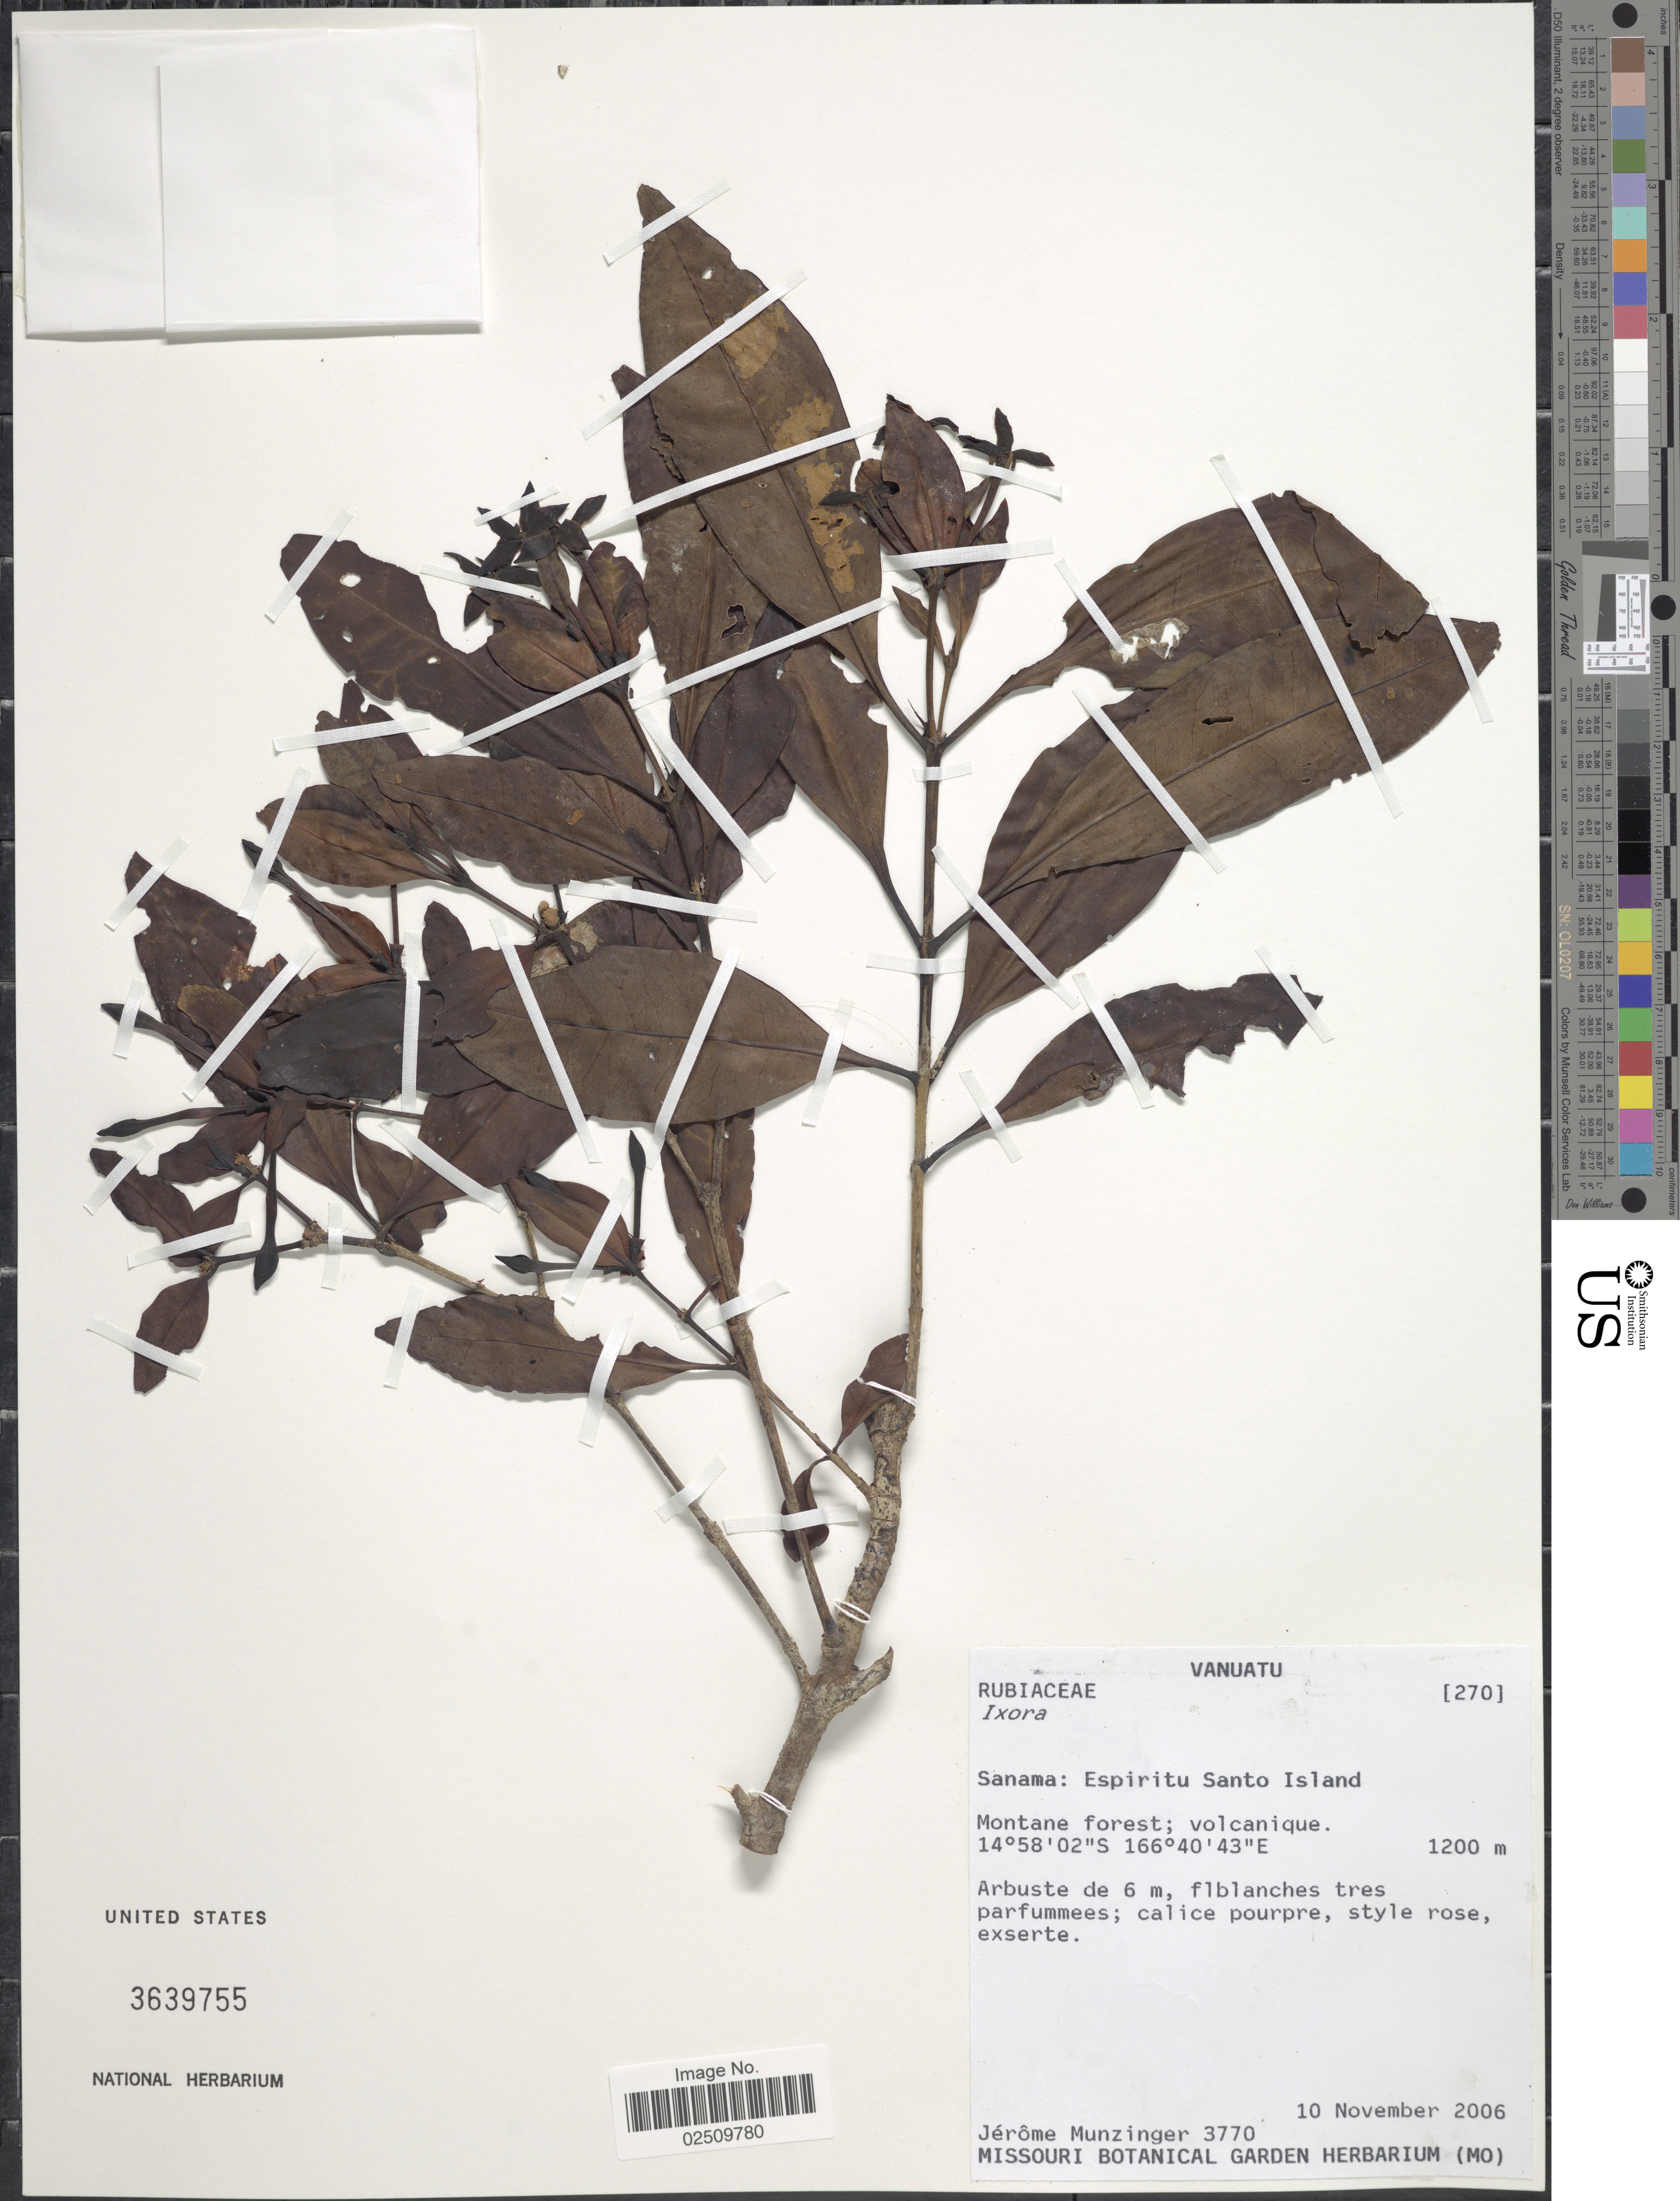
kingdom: Plantae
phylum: Tracheophyta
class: Magnoliopsida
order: Gentianales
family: Rubiaceae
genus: Ixora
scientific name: Ixora sp.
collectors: J. K. Munzinger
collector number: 3770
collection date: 2006-11-10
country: Vanuatu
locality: Sanama: Espiritu Santo Island. Montane forest; volcanique.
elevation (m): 1200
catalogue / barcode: US 3639755